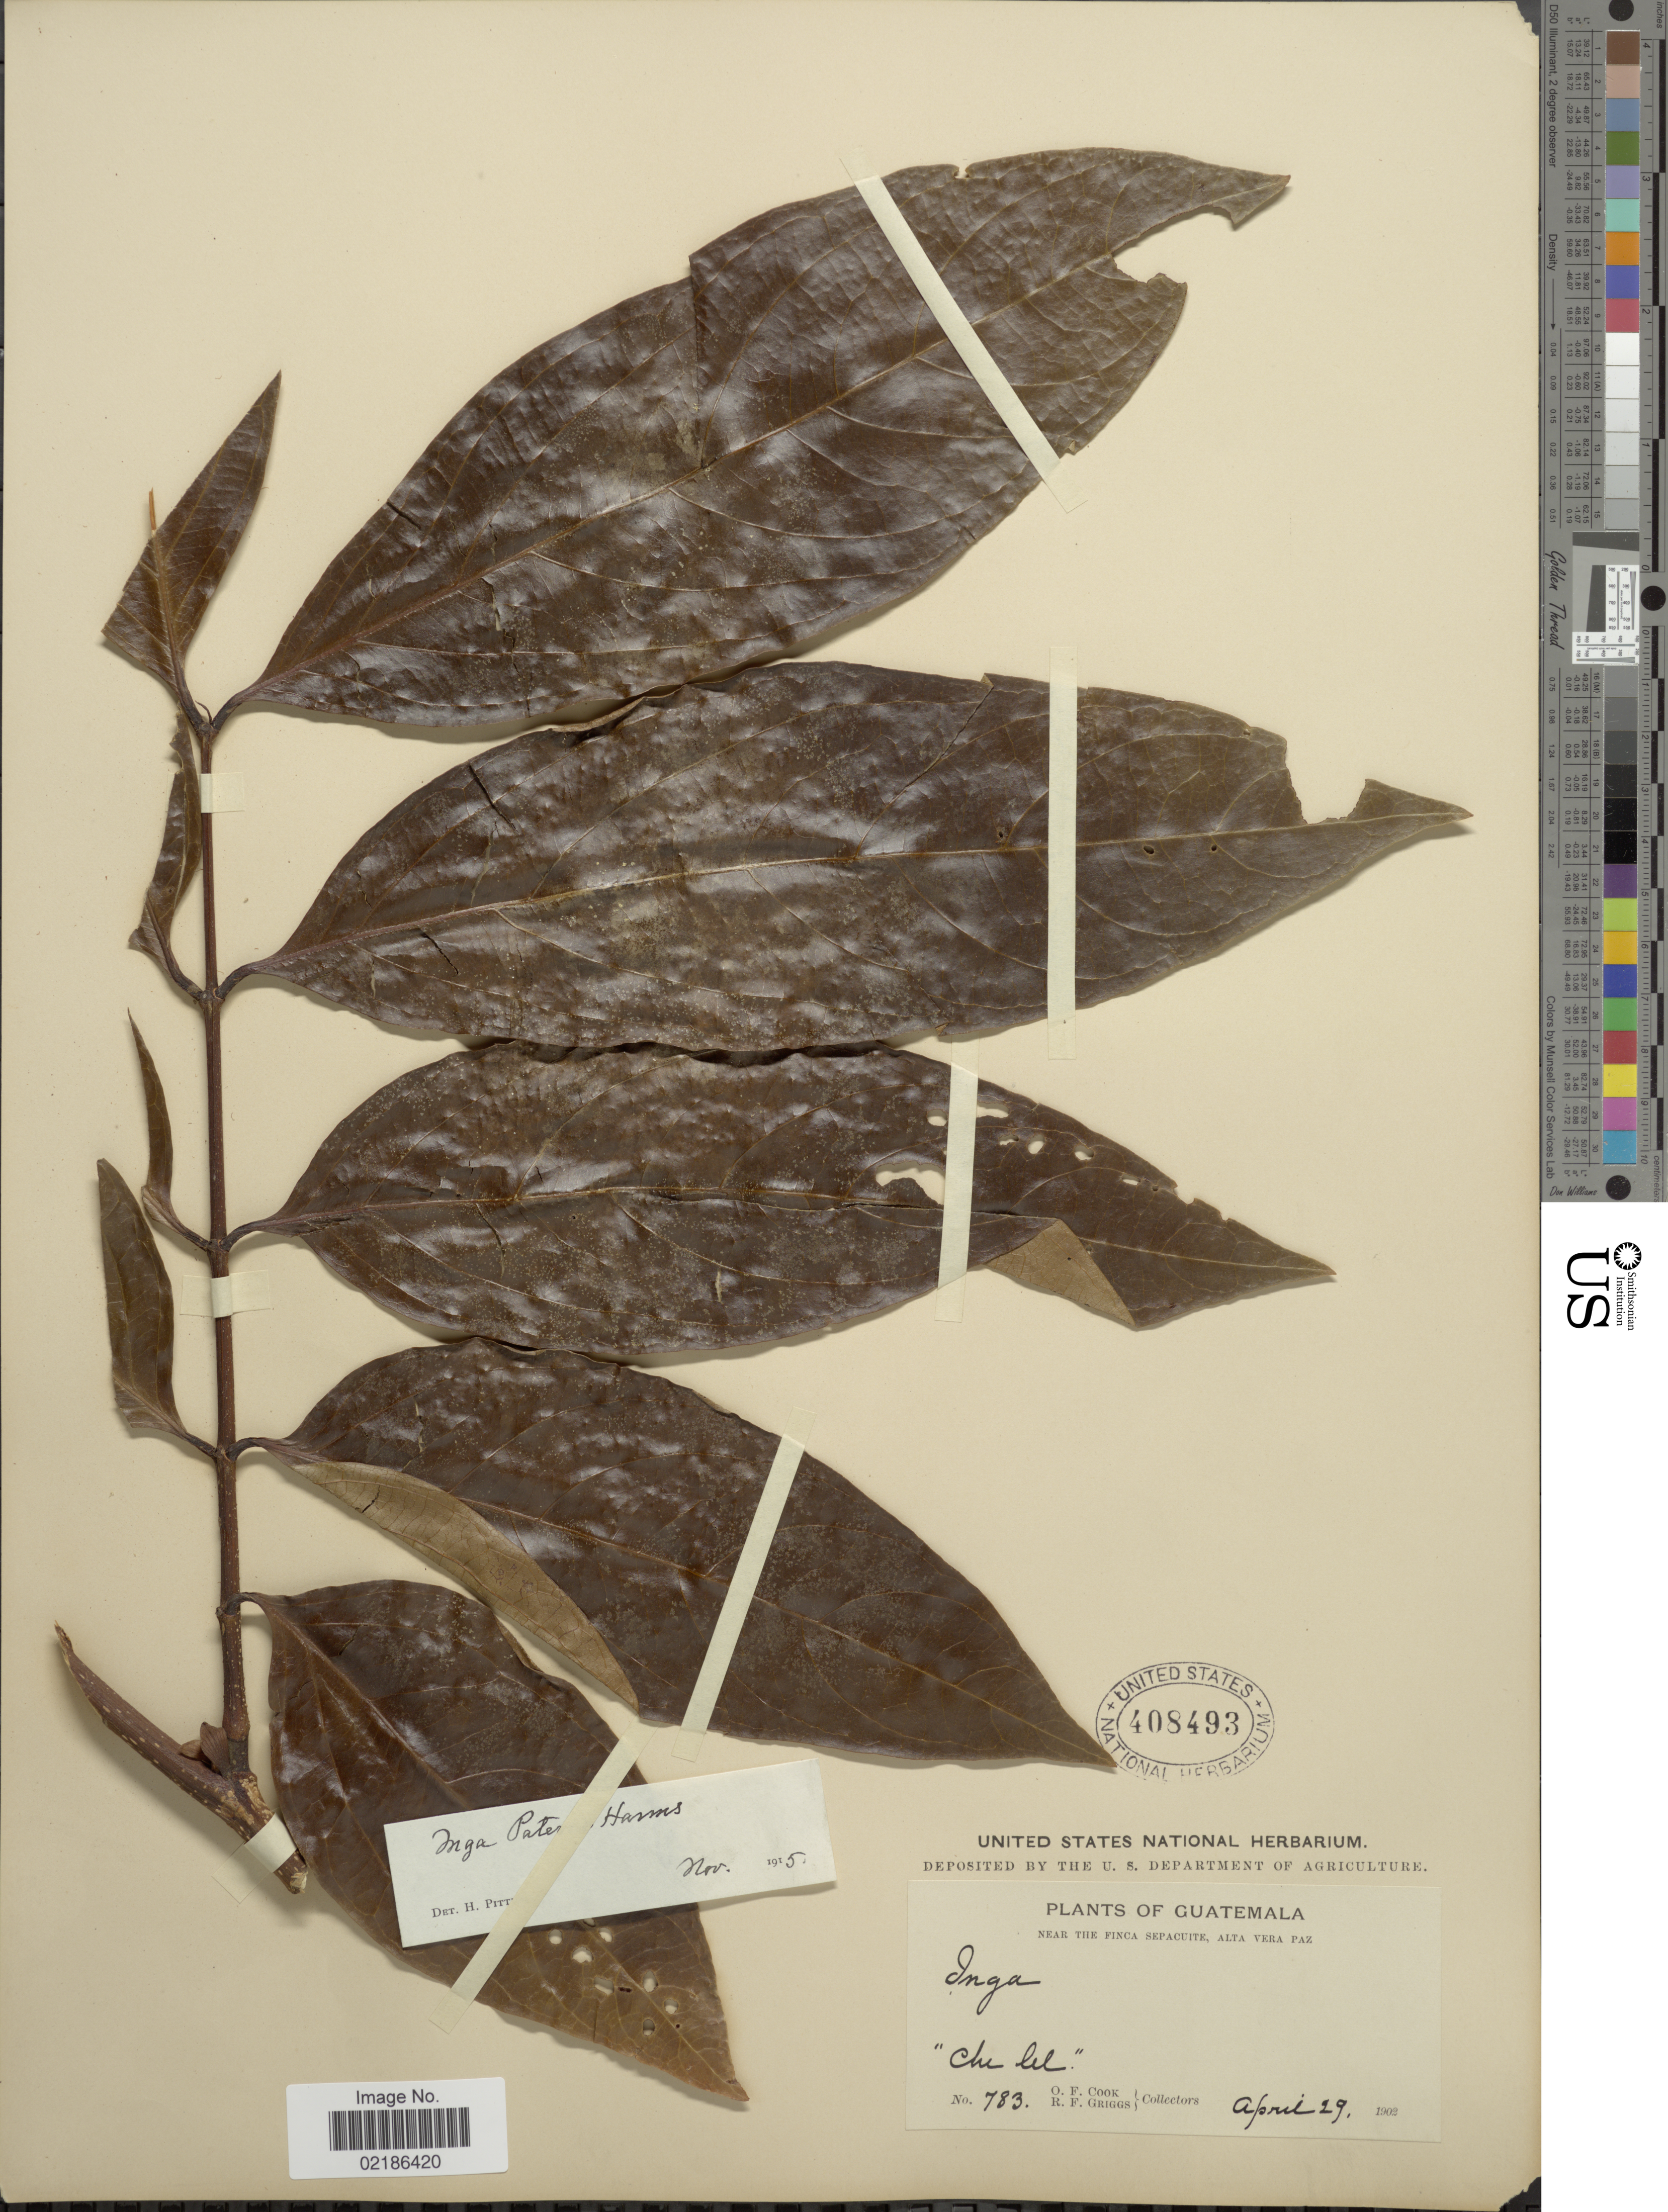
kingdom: Plantae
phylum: Tracheophyta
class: Magnoliopsida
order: Fabales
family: Fabaceae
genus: Inga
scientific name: Inga paterno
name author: Harms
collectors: O. F. Cook & R. F. Griggs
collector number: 783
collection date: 1902-04-29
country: Guatemala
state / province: Alta Verapaz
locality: Near the Finca Sepacuite, Alta Vera Paz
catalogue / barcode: US 408493